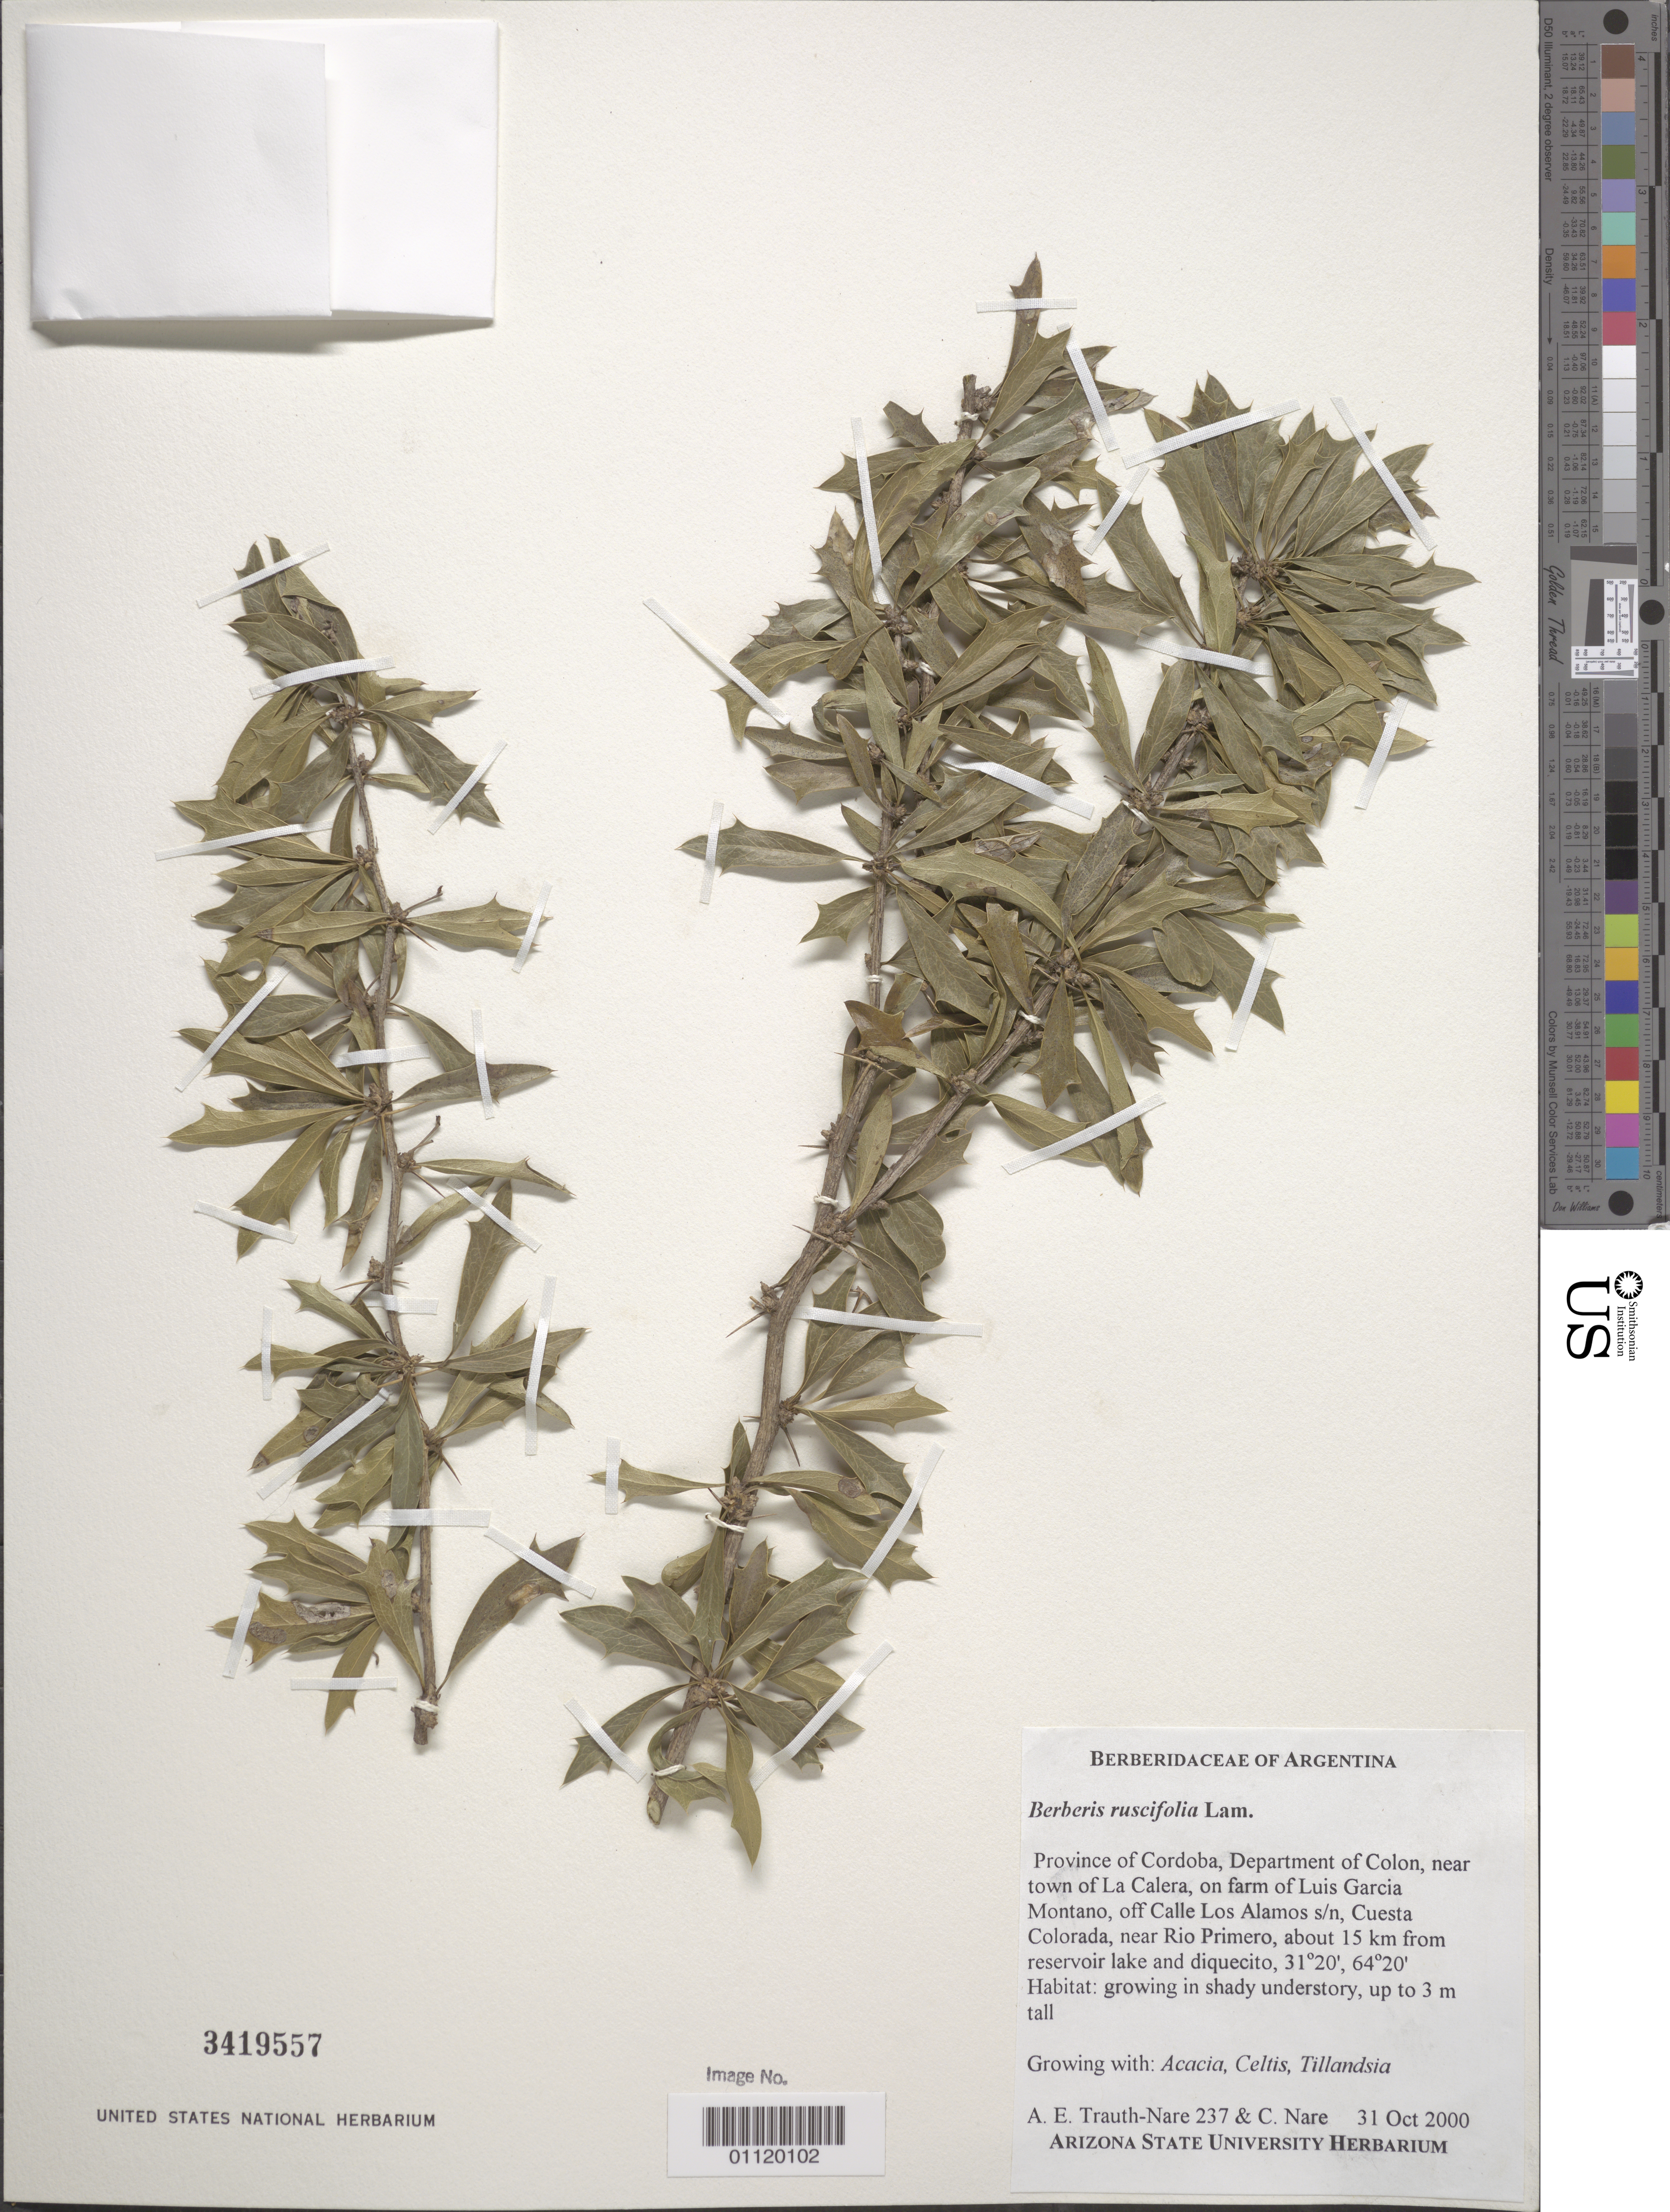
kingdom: Plantae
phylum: Tracheophyta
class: Magnoliopsida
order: Ranunculales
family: Berberidaceae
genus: Berberis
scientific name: Berberis ruscifolia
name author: Lam.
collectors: A. Trauth-Nare & C. Nare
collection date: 2000-10-31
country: Argentina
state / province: Córdoba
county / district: Colon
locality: Near town of La Calera, on farm of Luis Garcia Montano, off Calle Los Alamos s/n, Cuesta Colorada, near Rio Primero, about 15 km from reservoir lake and diquecito.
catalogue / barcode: US 3419557